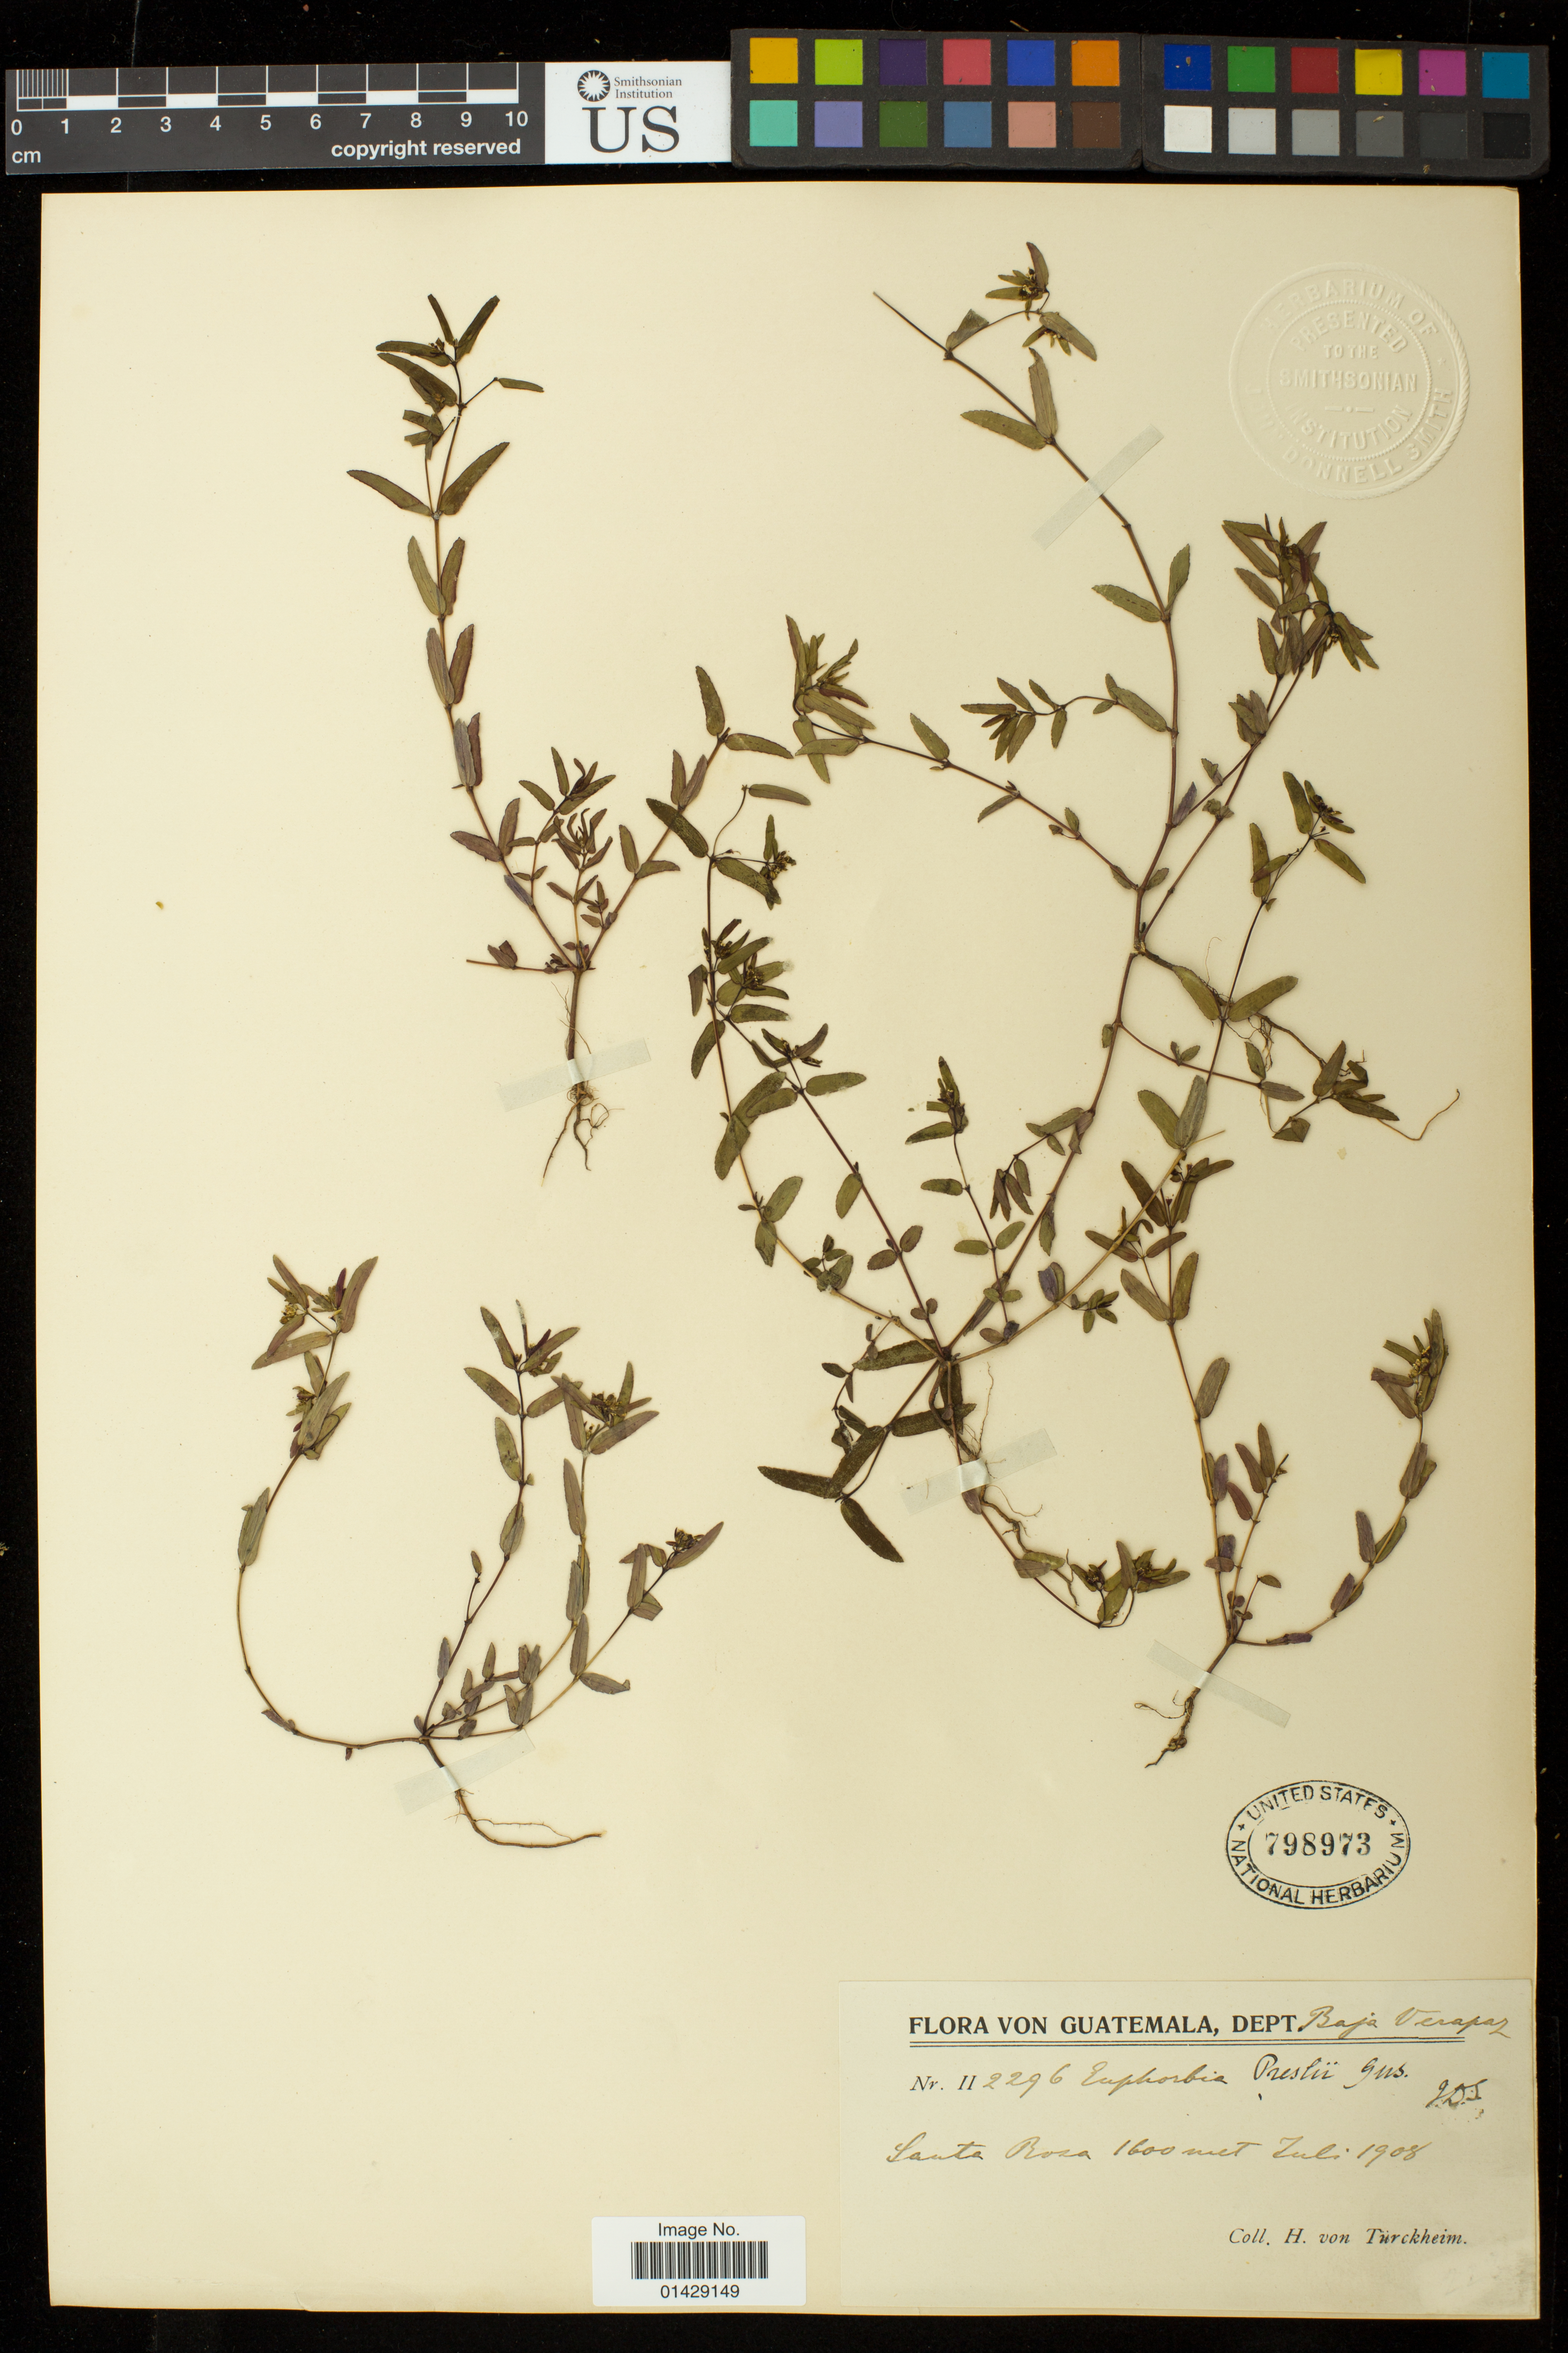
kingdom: Plantae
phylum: Tracheophyta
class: Magnoliopsida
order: Malpighiales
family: Euphorbiaceae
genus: Euphorbia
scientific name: Euphorbia hyssopifolia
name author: L.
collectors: H. von Tuerckheim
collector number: II 2296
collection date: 1908-07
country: Guatemala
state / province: Baja Verapaz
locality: Santa Rosa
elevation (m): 1600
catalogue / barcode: US 798973